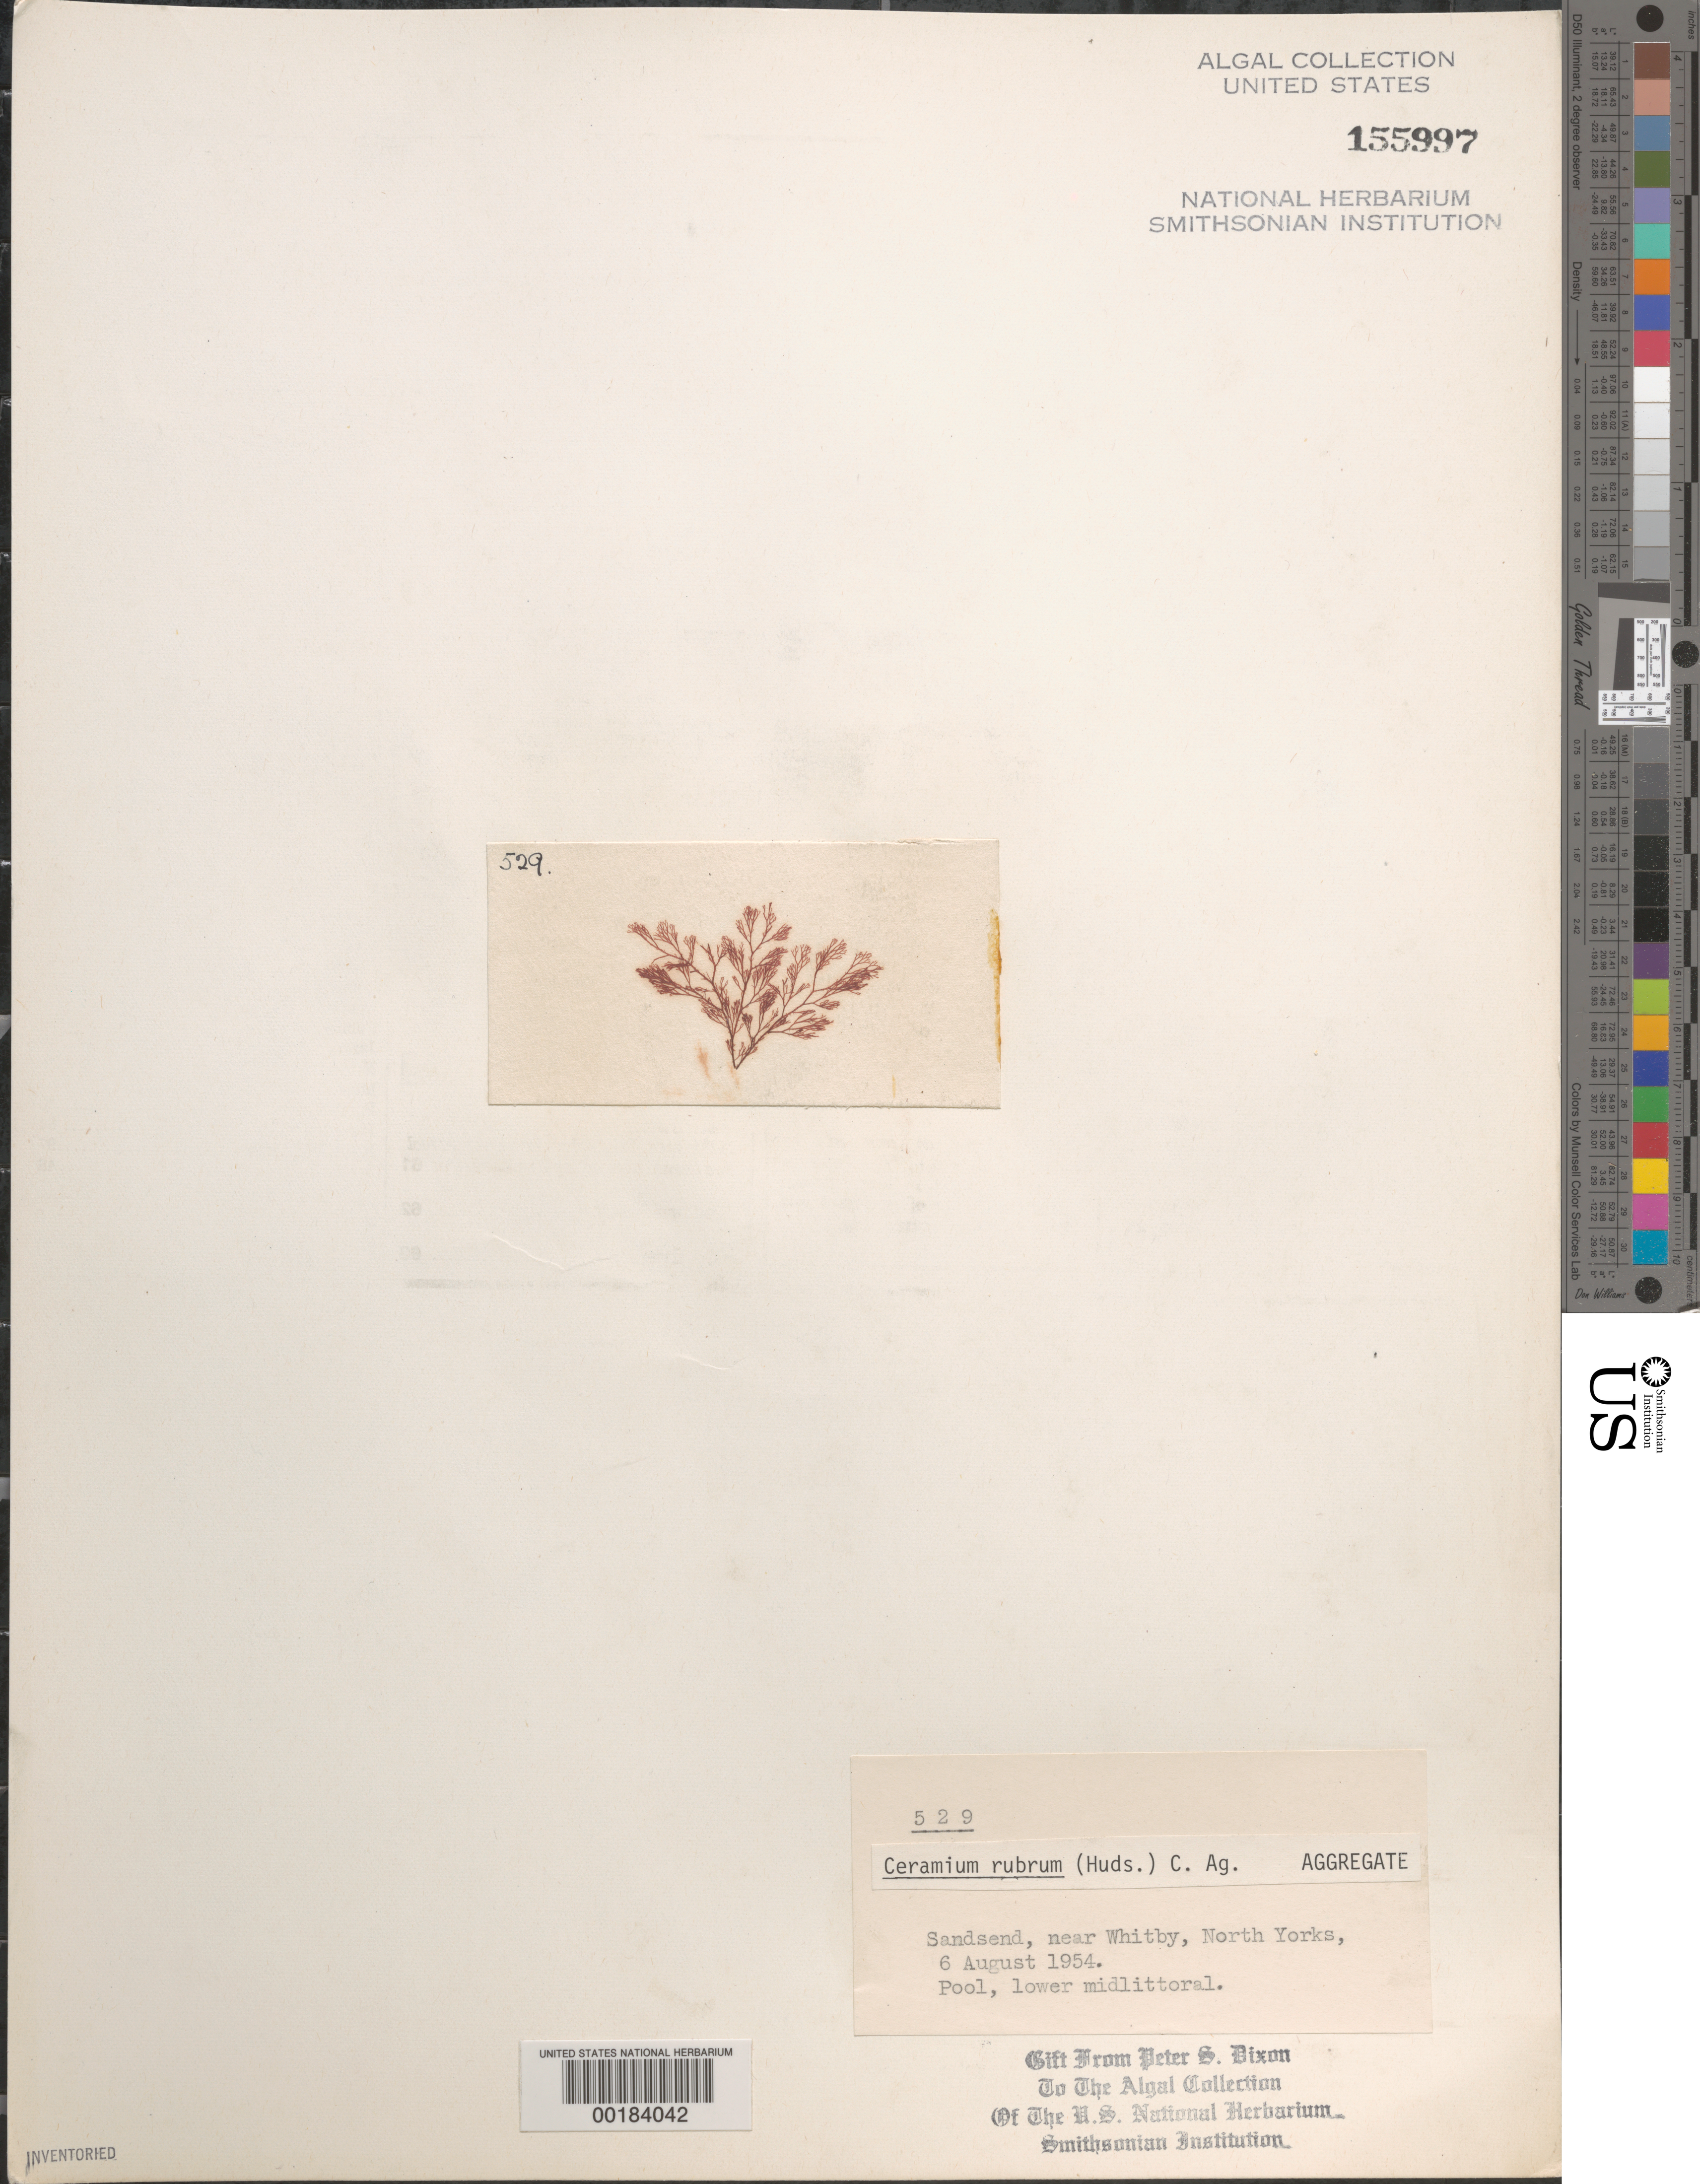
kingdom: Plantae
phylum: Rhodophyta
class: Florideophyceae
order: Ceramiales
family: Ceramiaceae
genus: Ceramium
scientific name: Ceramium rubrum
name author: C. Agardh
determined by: Dixon, P. S.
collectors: P. S. Dixon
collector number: PSD 529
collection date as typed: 06 Aug 1954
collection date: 1954-08-06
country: United Kingdom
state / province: England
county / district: North Yorkshire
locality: Sandsend, near Whitby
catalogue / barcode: US 155997